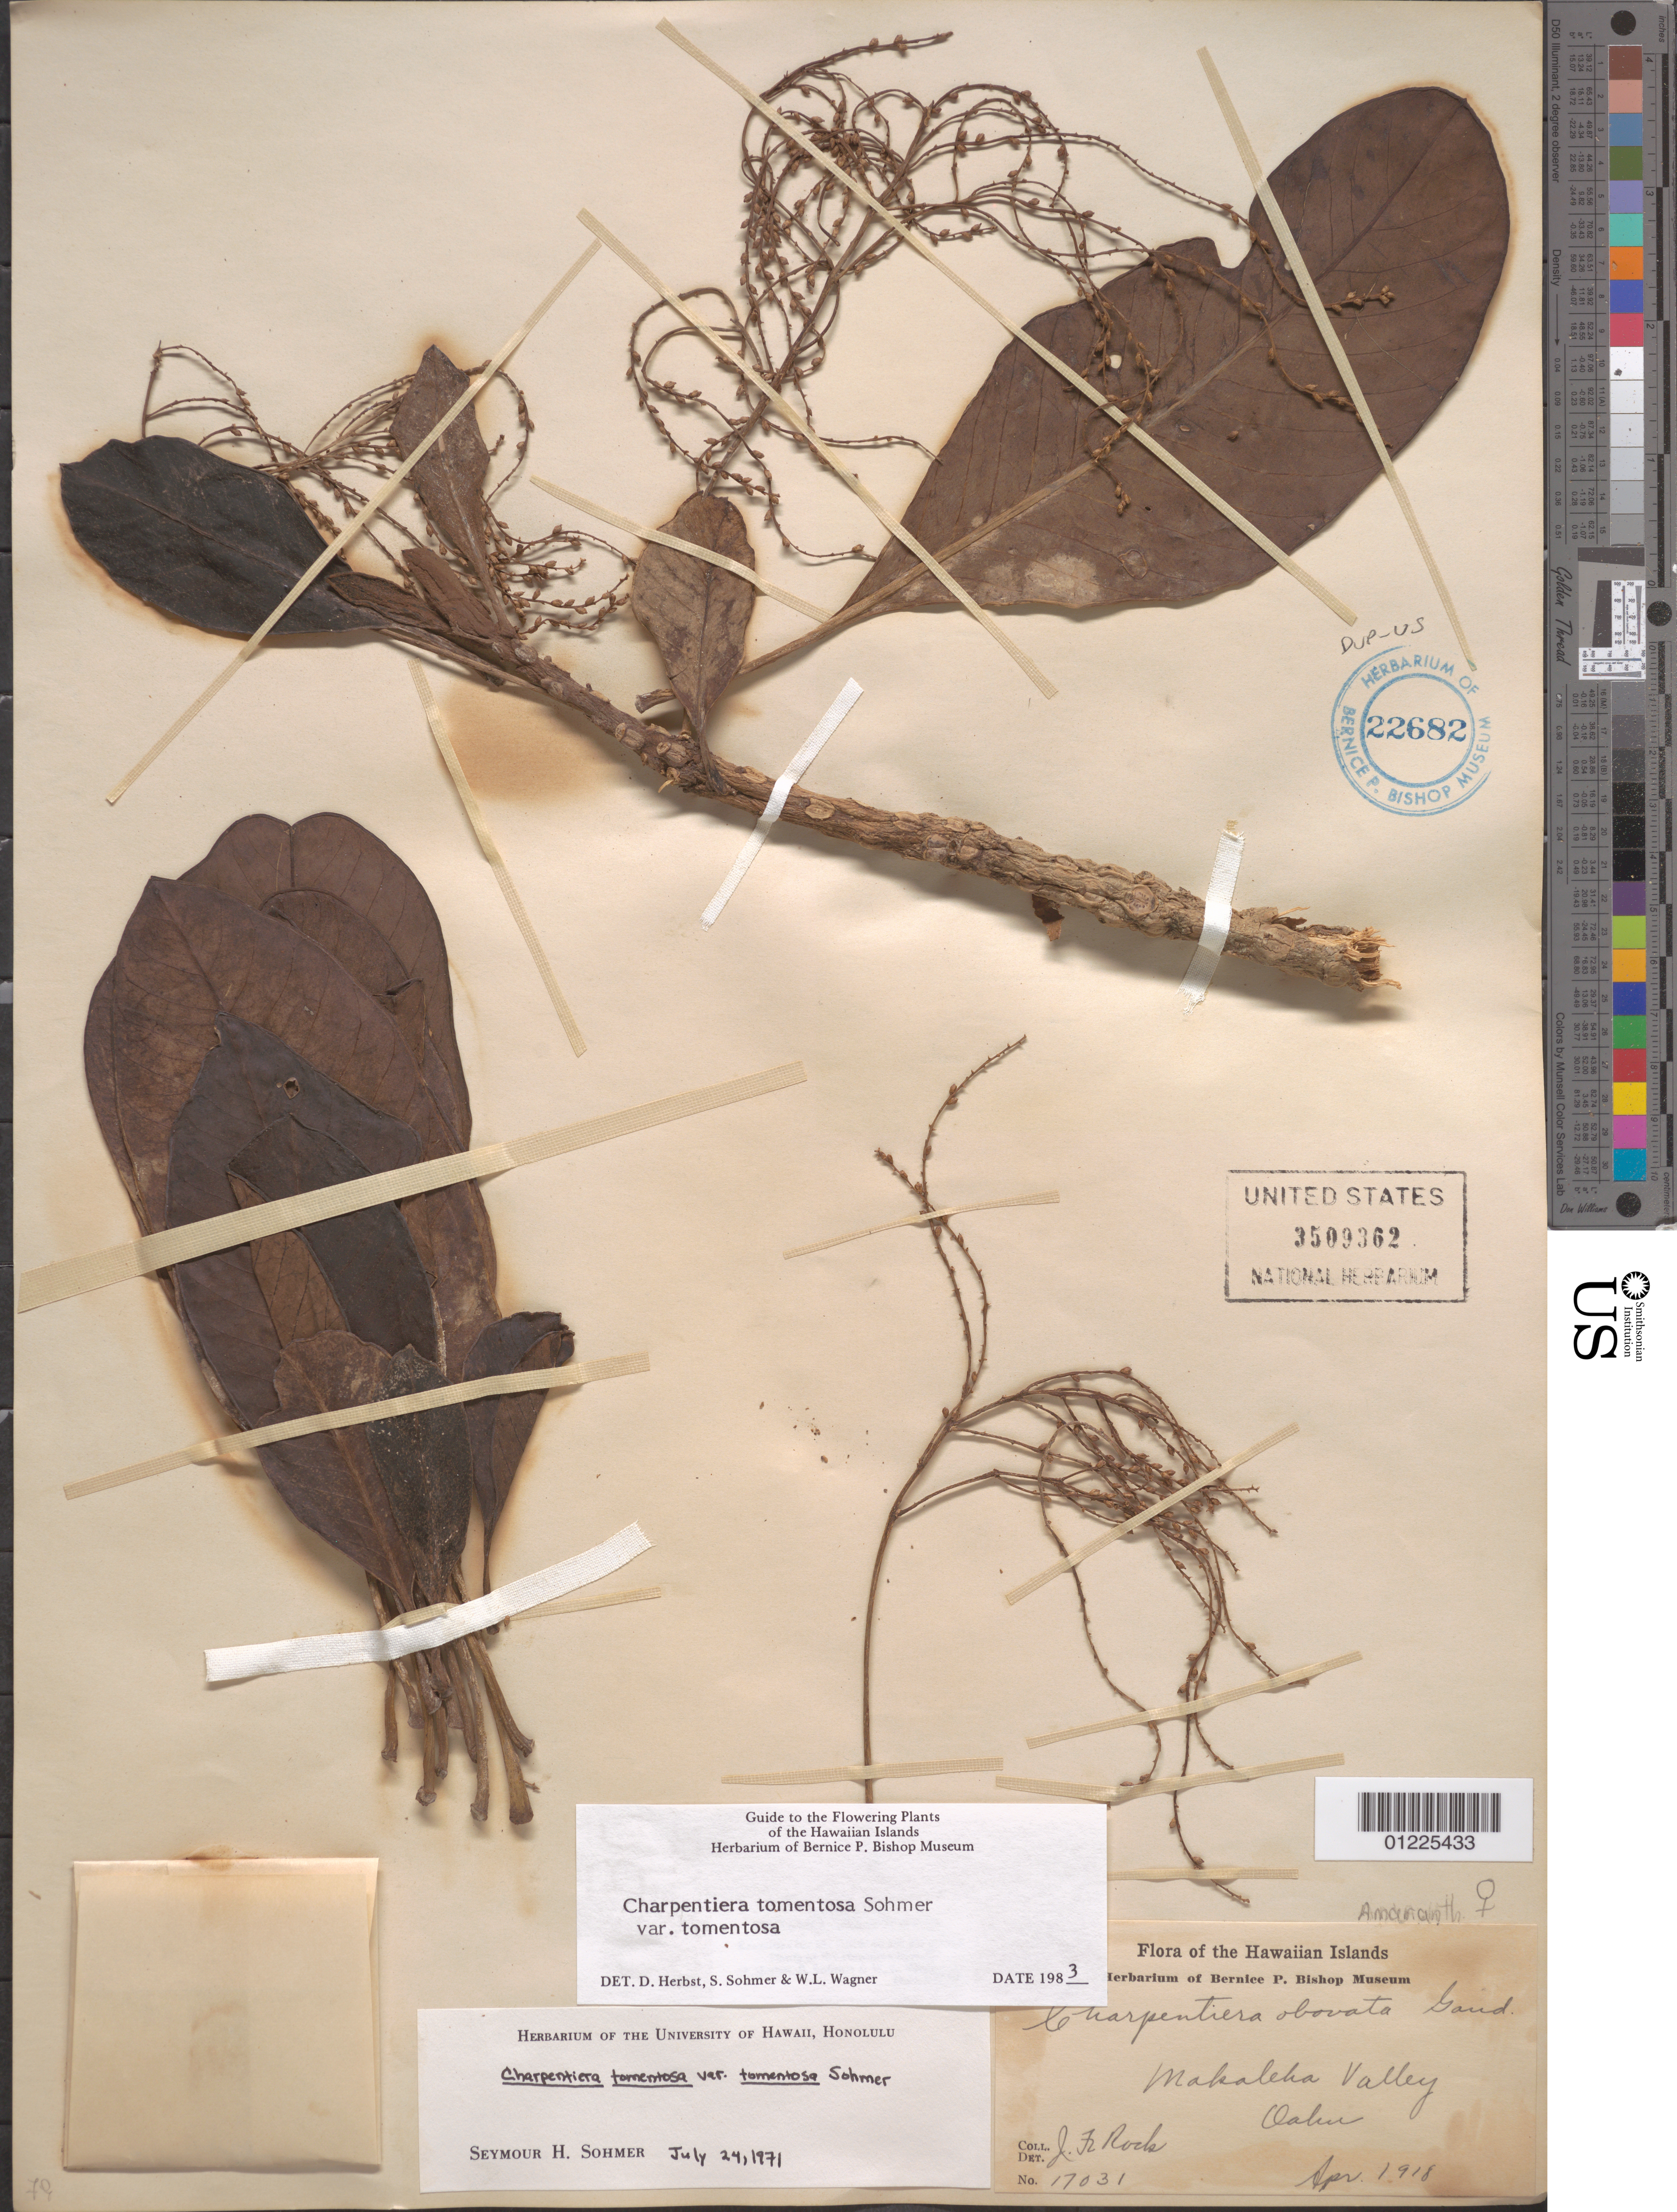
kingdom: Plantae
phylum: Tracheophyta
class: Magnoliopsida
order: Caryophyllales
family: Amaranthaceae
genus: Charpentiera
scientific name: Charpentiera tomentosa var. tomentosa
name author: Sohmer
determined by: Herbst, D. R.; Sohmer, S. H.; Wagner, W. L.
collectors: J. F. Rock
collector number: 1703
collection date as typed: Apr 1918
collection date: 1918-04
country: United States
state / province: Hawaii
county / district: Honolulu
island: Oahu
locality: Makealeha Valley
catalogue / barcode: US 3509362